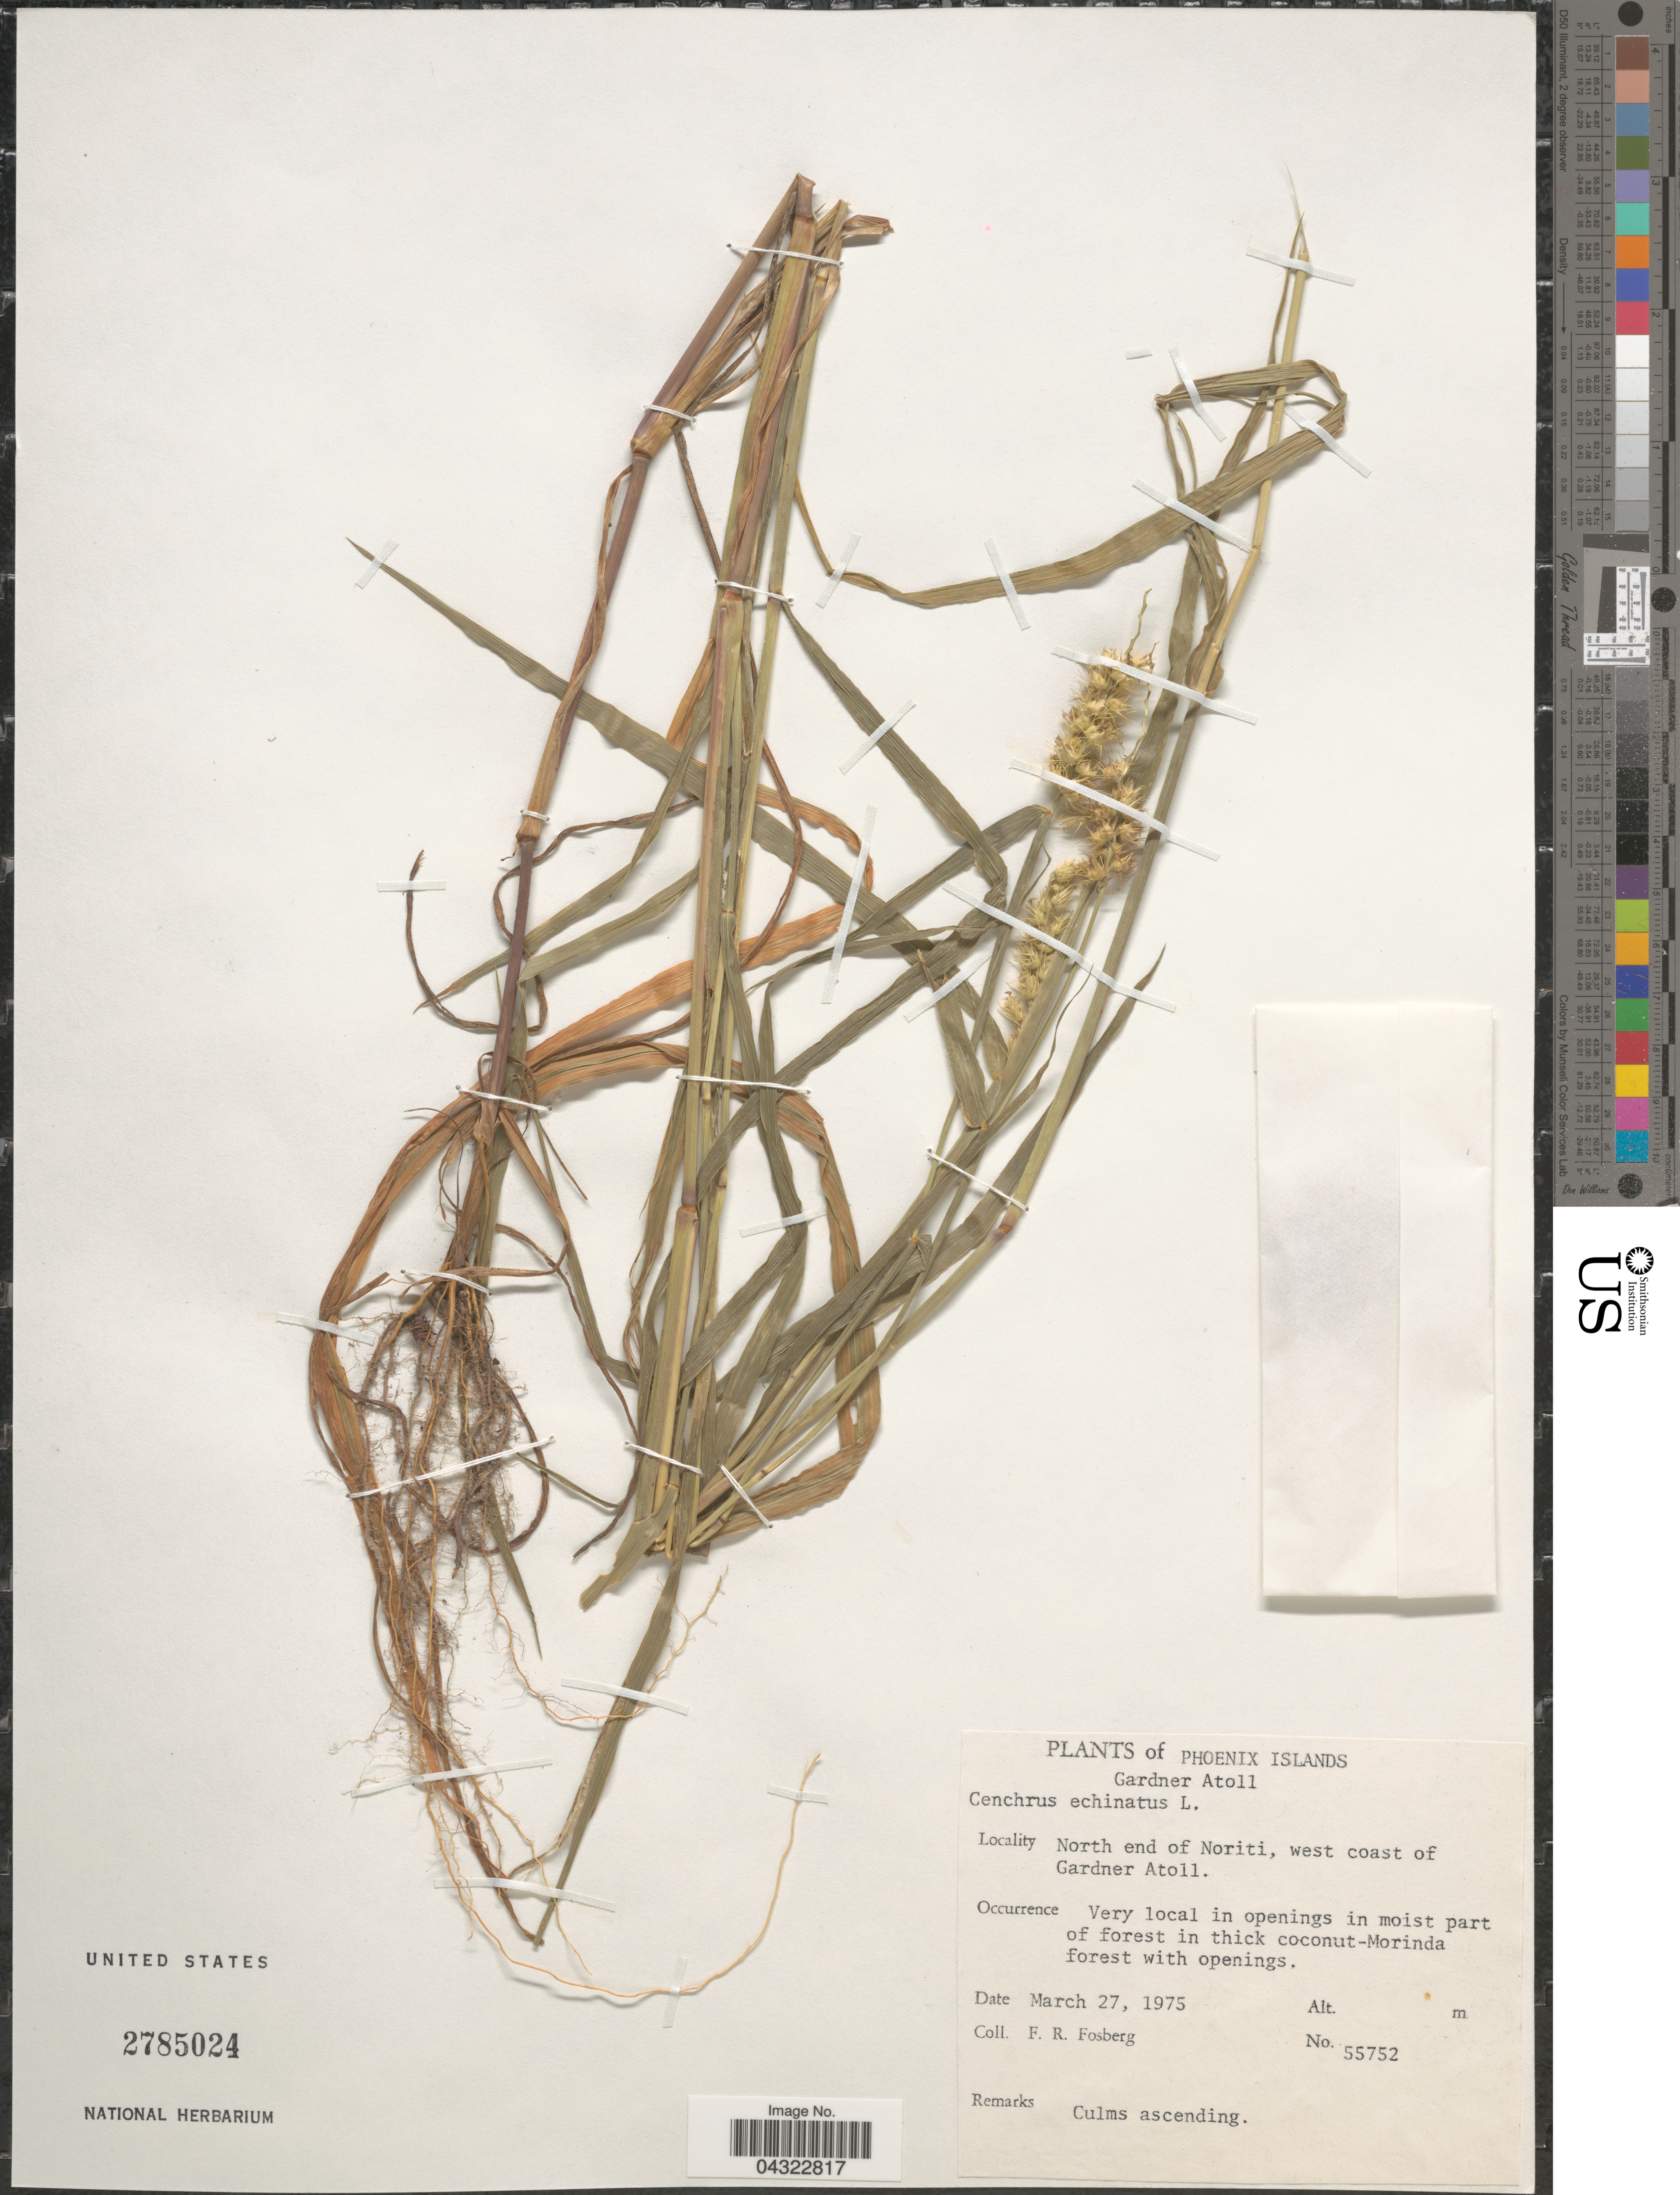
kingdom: Plantae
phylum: Tracheophyta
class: Liliopsida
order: Poales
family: Poaceae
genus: Cenchrus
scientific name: Cenchrus echinatus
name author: L.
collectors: F. R. Fosberg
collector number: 55752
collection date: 1975-03-27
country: Kiribati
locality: Phoenix Islands. Gardner Atoll. North end of Noriti, west coast of Gardner Atoll.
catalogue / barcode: US 2785024